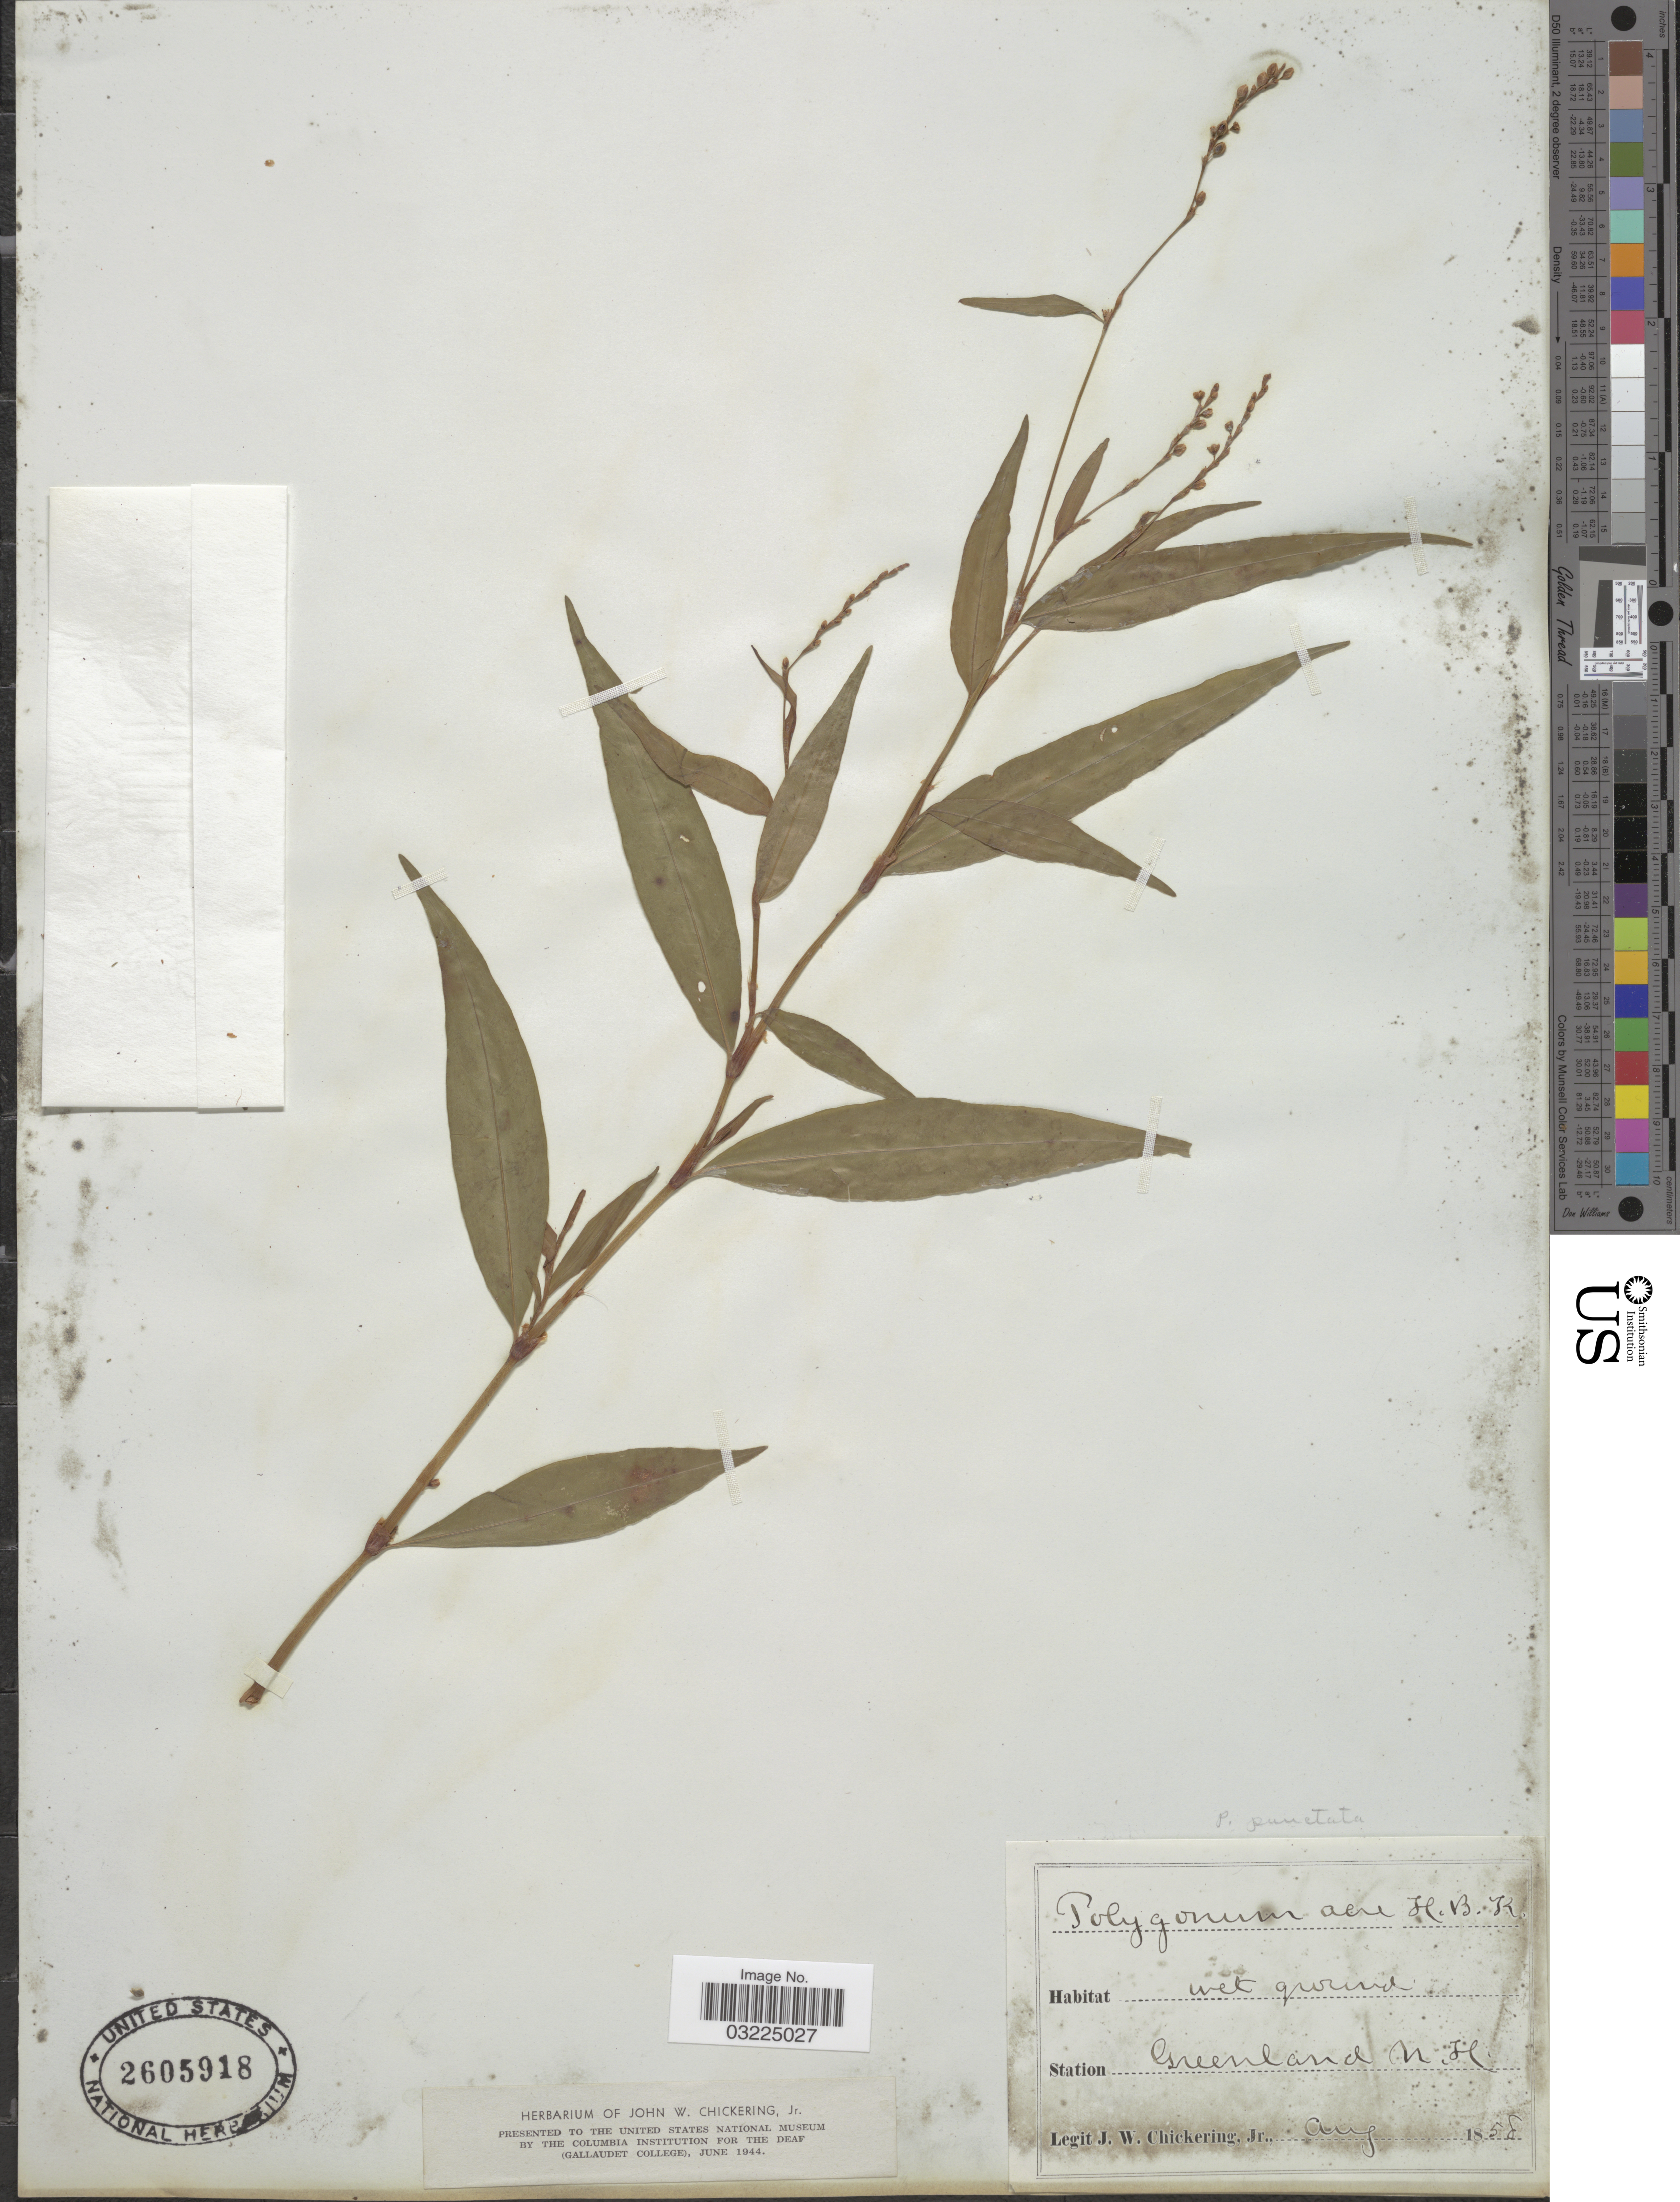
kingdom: Plantae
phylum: Tracheophyta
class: Magnoliopsida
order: Caryophyllales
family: Polygonaceae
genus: Persicaria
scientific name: Persicaria punctata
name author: (Elliott) Small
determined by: Atha, D. E.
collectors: J. W. Chickering Jr.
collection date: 1858-08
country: United States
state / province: New Hampshire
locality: Greenland.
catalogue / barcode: US 2605918